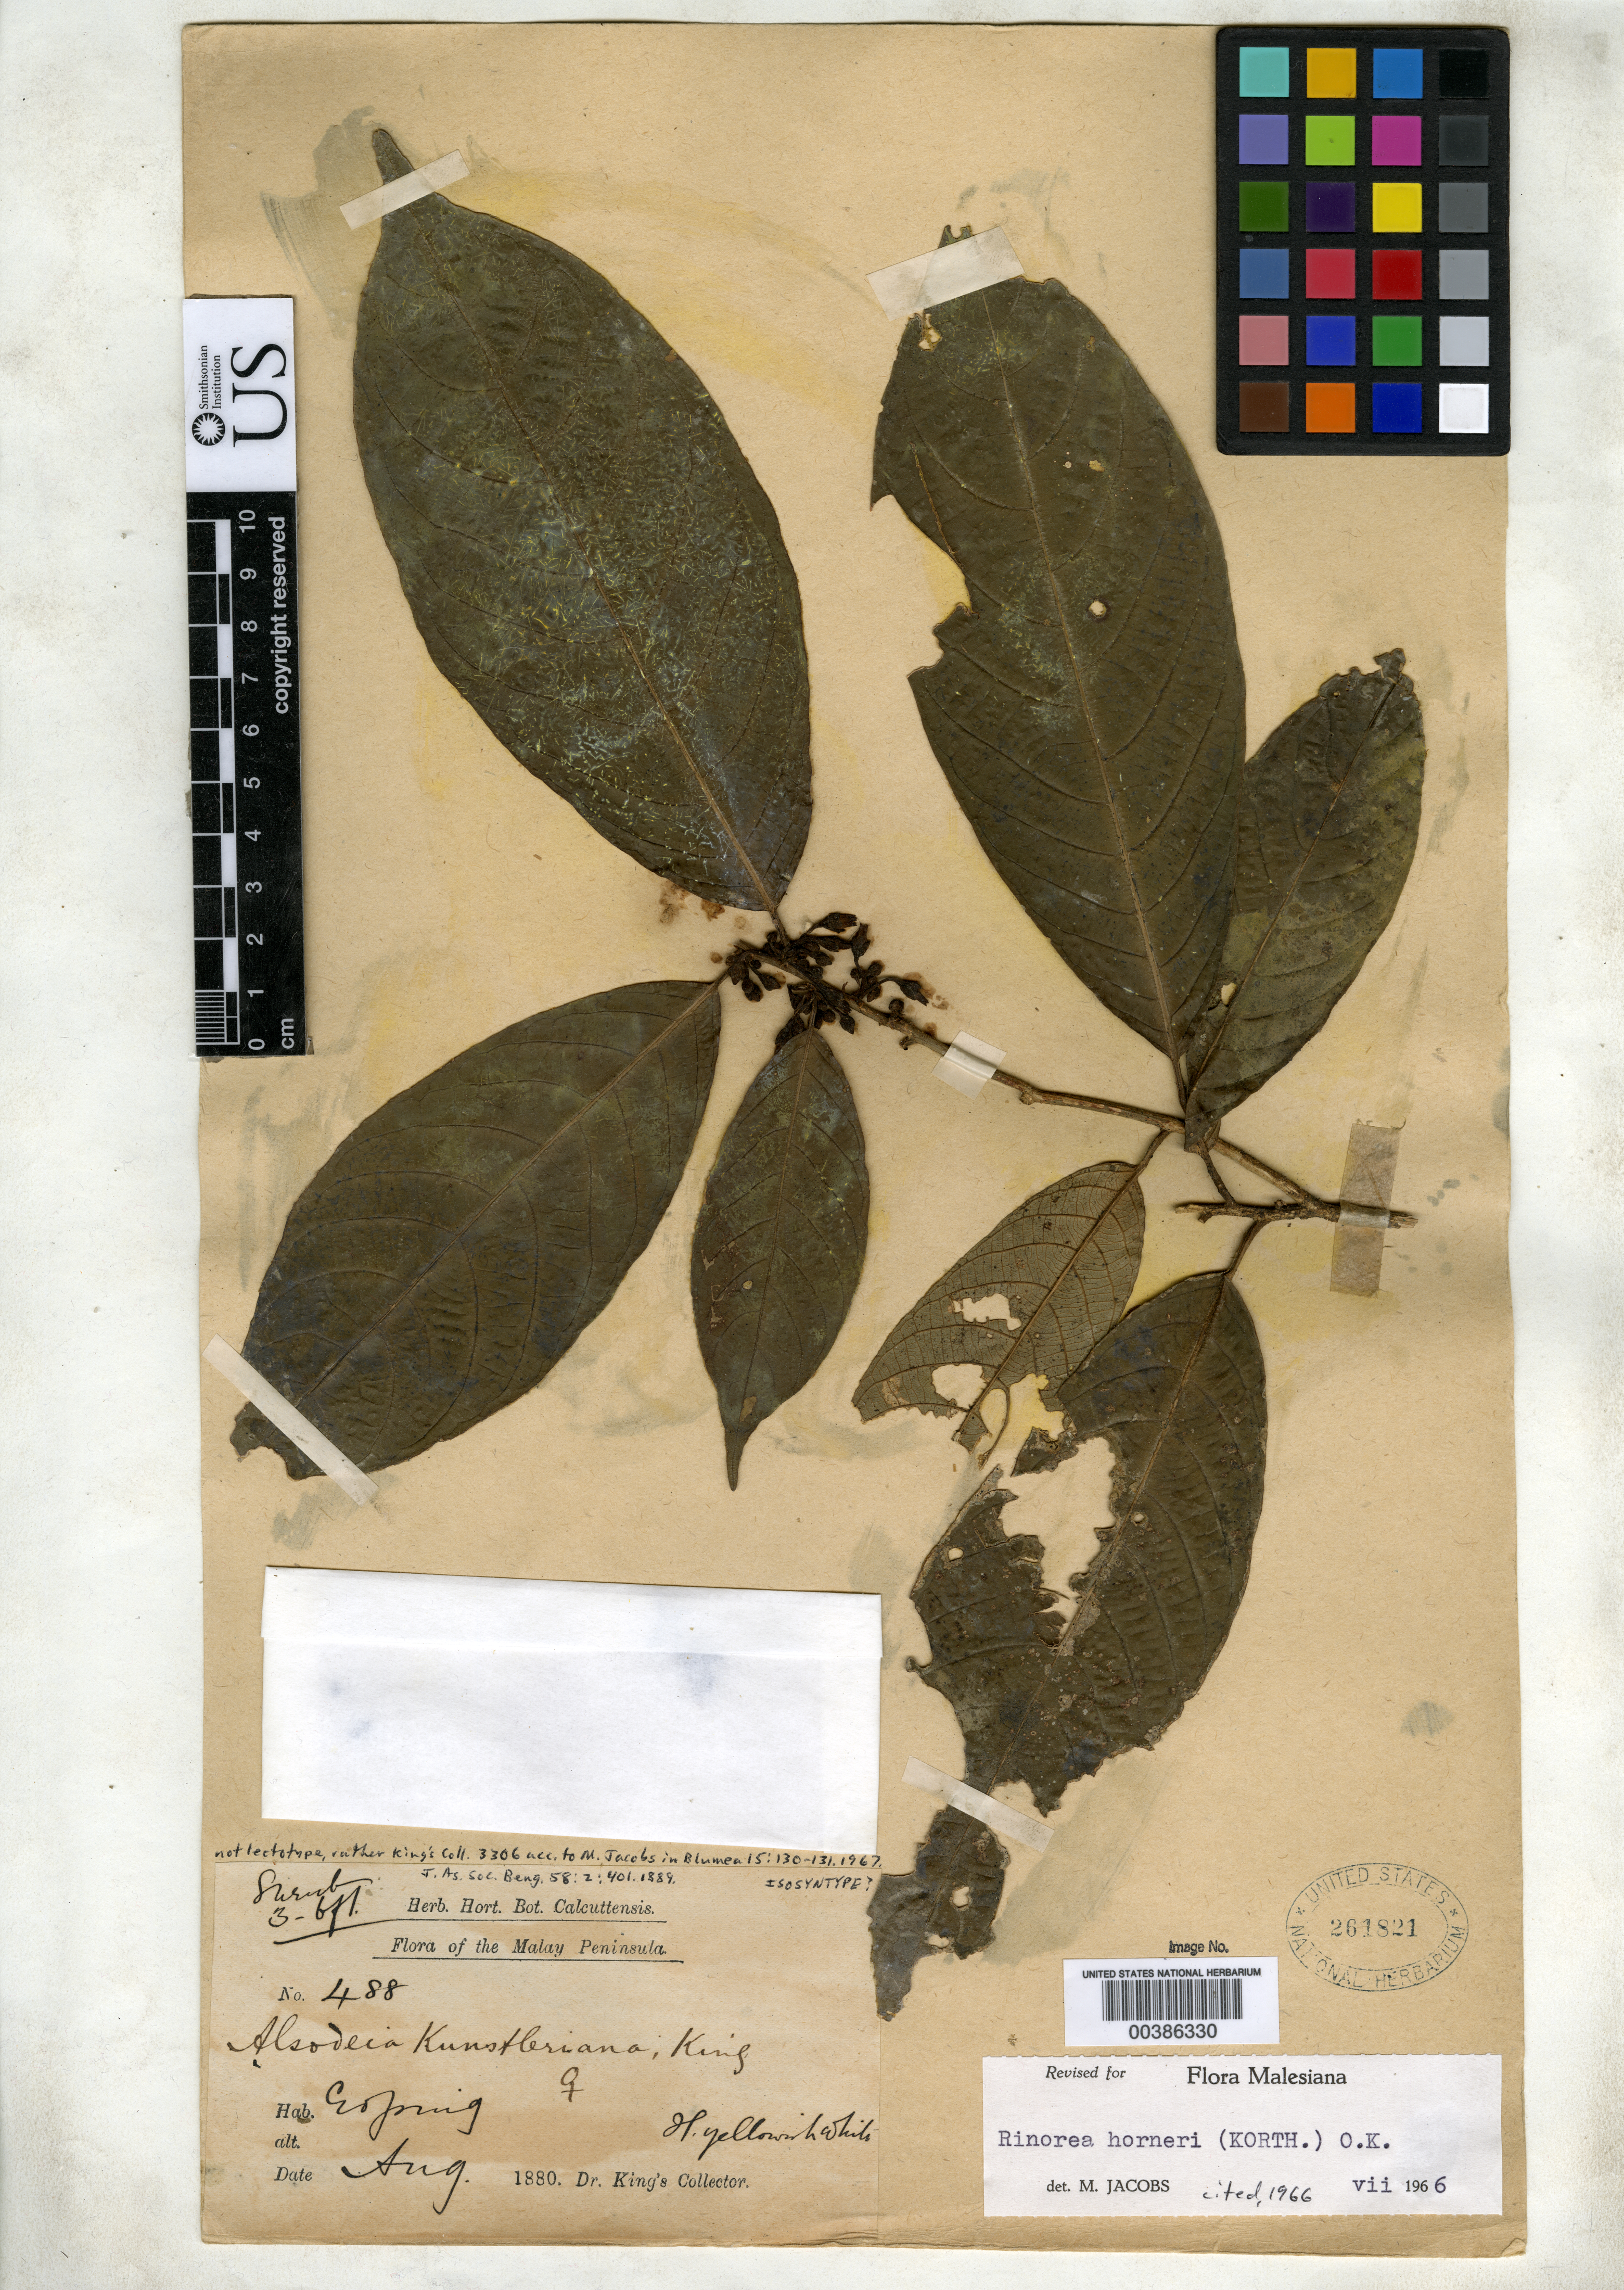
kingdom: Plantae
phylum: Tracheophyta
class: Magnoliopsida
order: Malpighiales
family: Violaceae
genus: Alsodeia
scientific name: Alsodeia kunstleriana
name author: King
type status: Syntype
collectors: Dr. King's collector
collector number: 488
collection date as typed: Aug 1880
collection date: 1880-08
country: Malaysia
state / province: Perak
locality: Malay Peninsula. Goping [Gopeng]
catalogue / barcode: US 261821